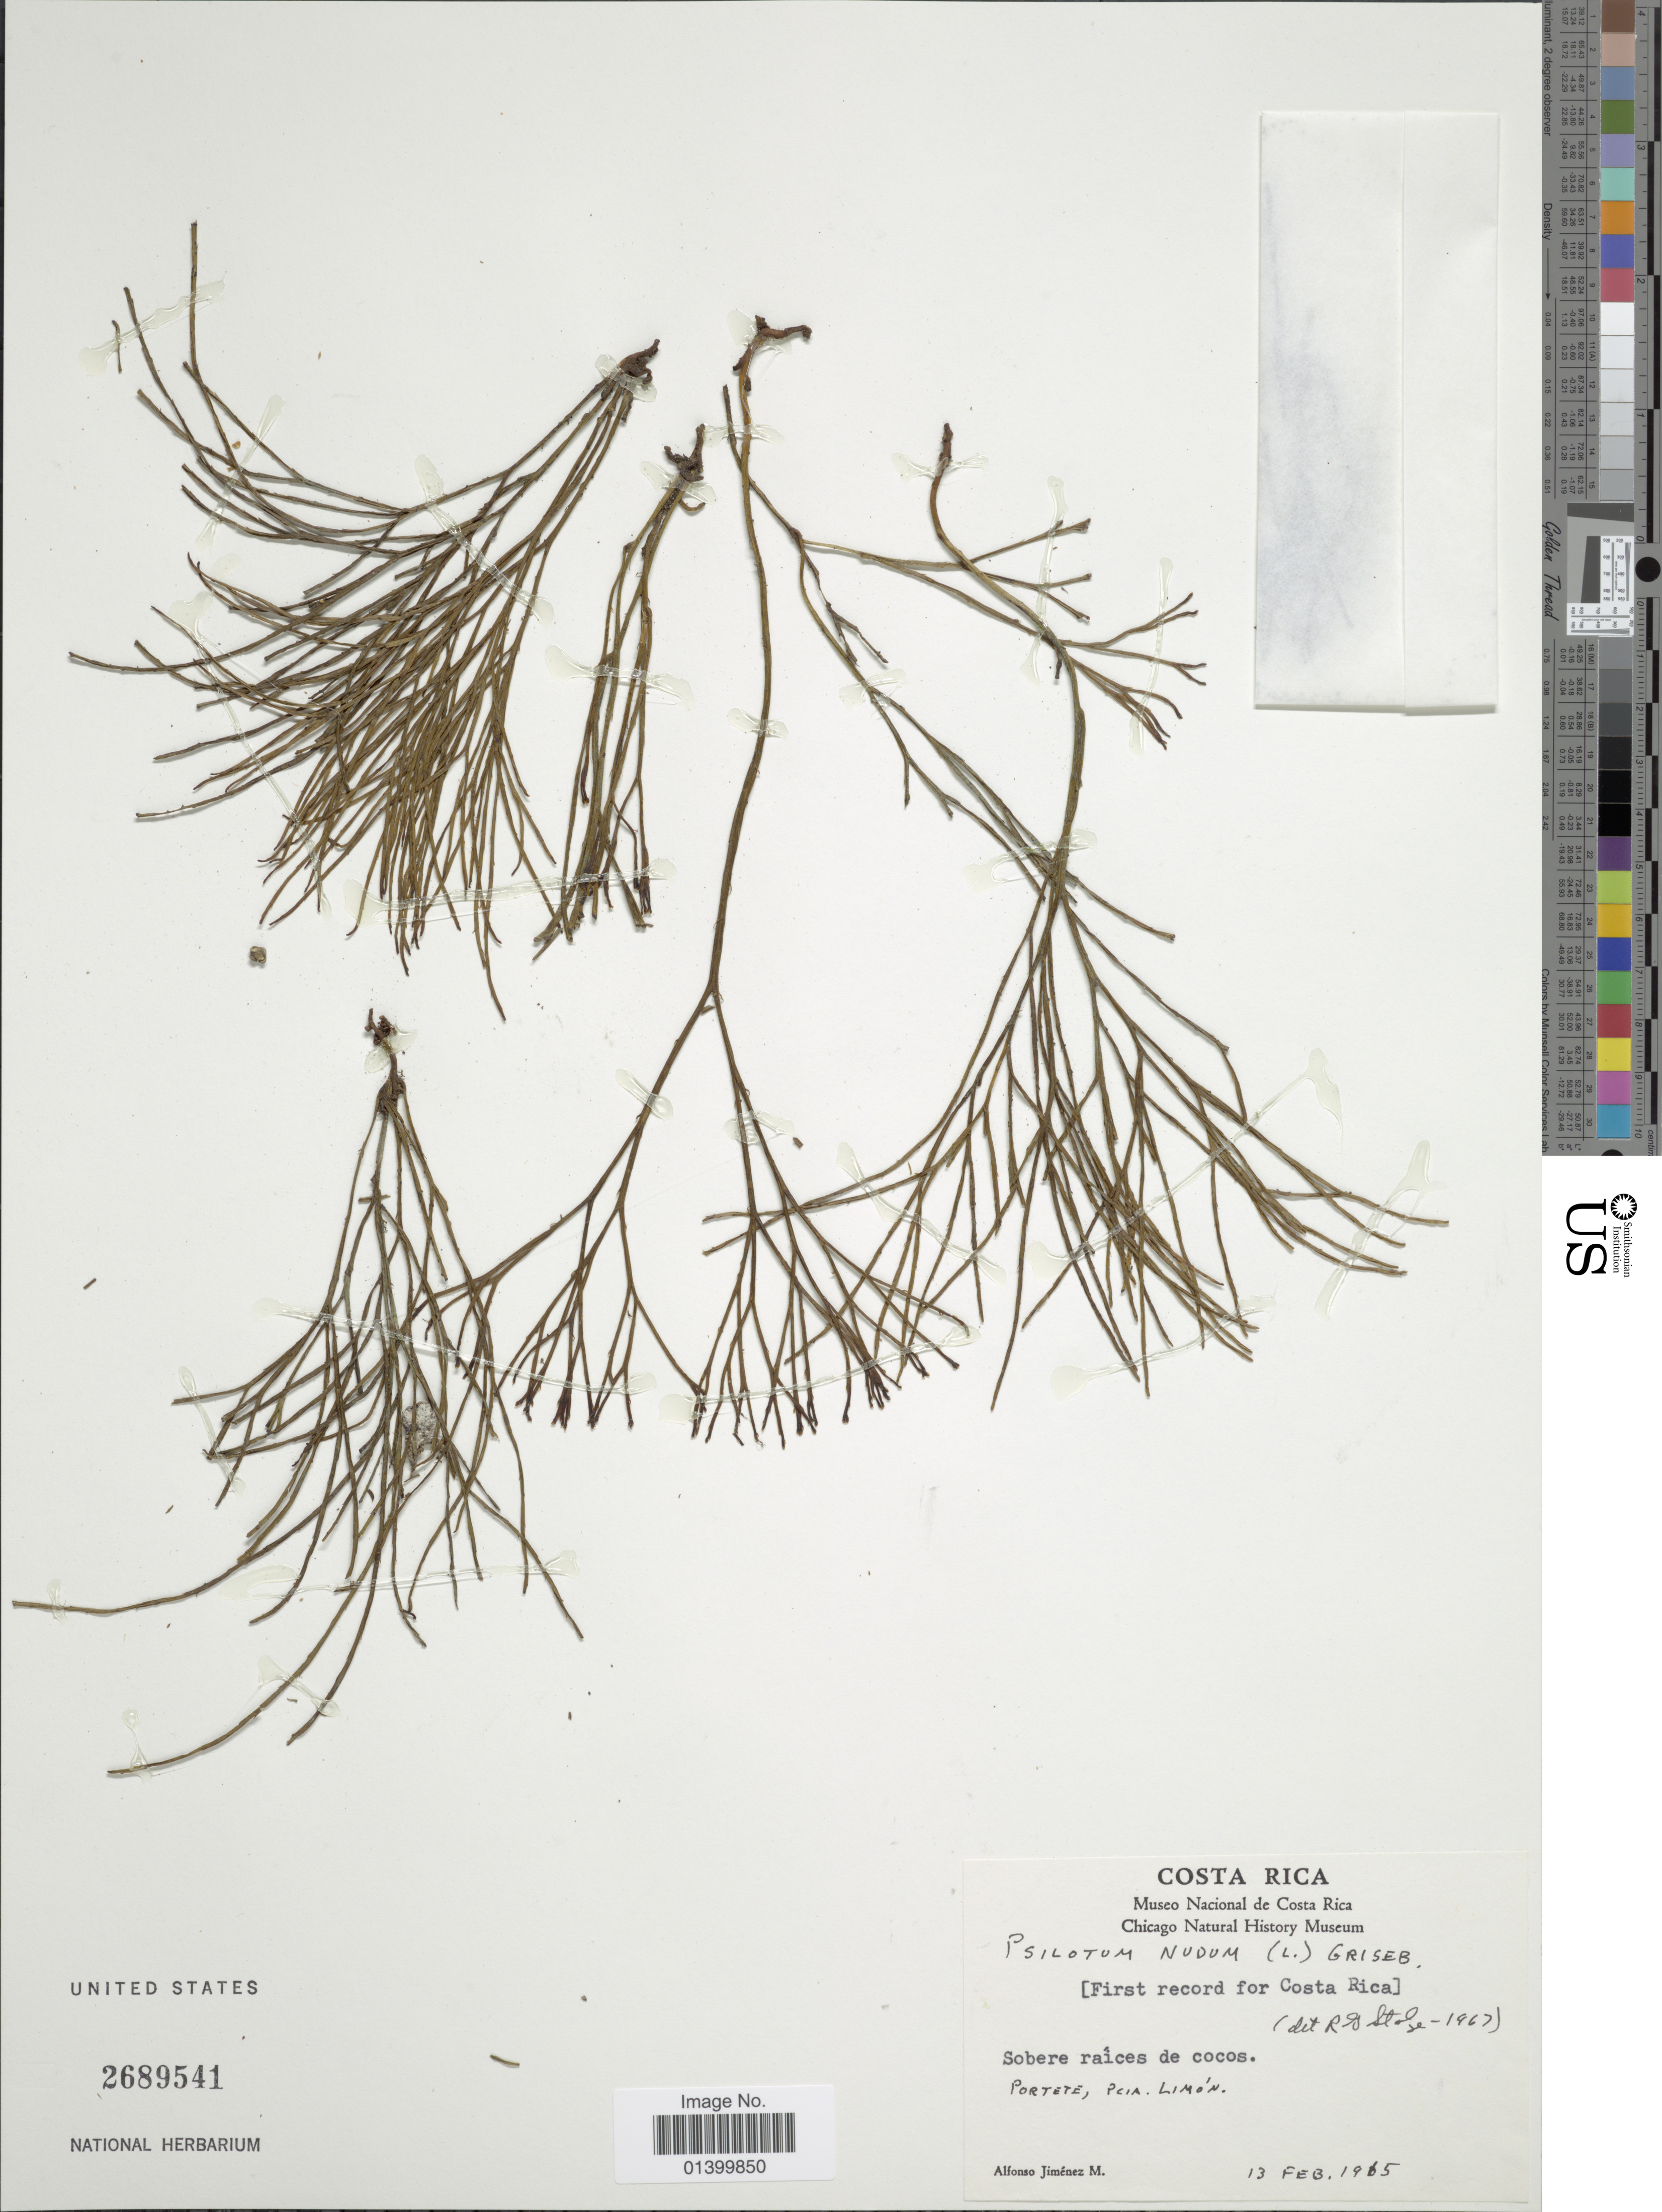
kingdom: Plantae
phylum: Tracheophyta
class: Polypodiopsida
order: Psilotales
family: Psilotaceae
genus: Psilotum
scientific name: Psilotum nudum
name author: (L.) P. Beauv.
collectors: A. Jimenez M.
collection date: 1965-02-13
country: Costa Rica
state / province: Limón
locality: Portete, Pcia. Limón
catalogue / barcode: US 2689541